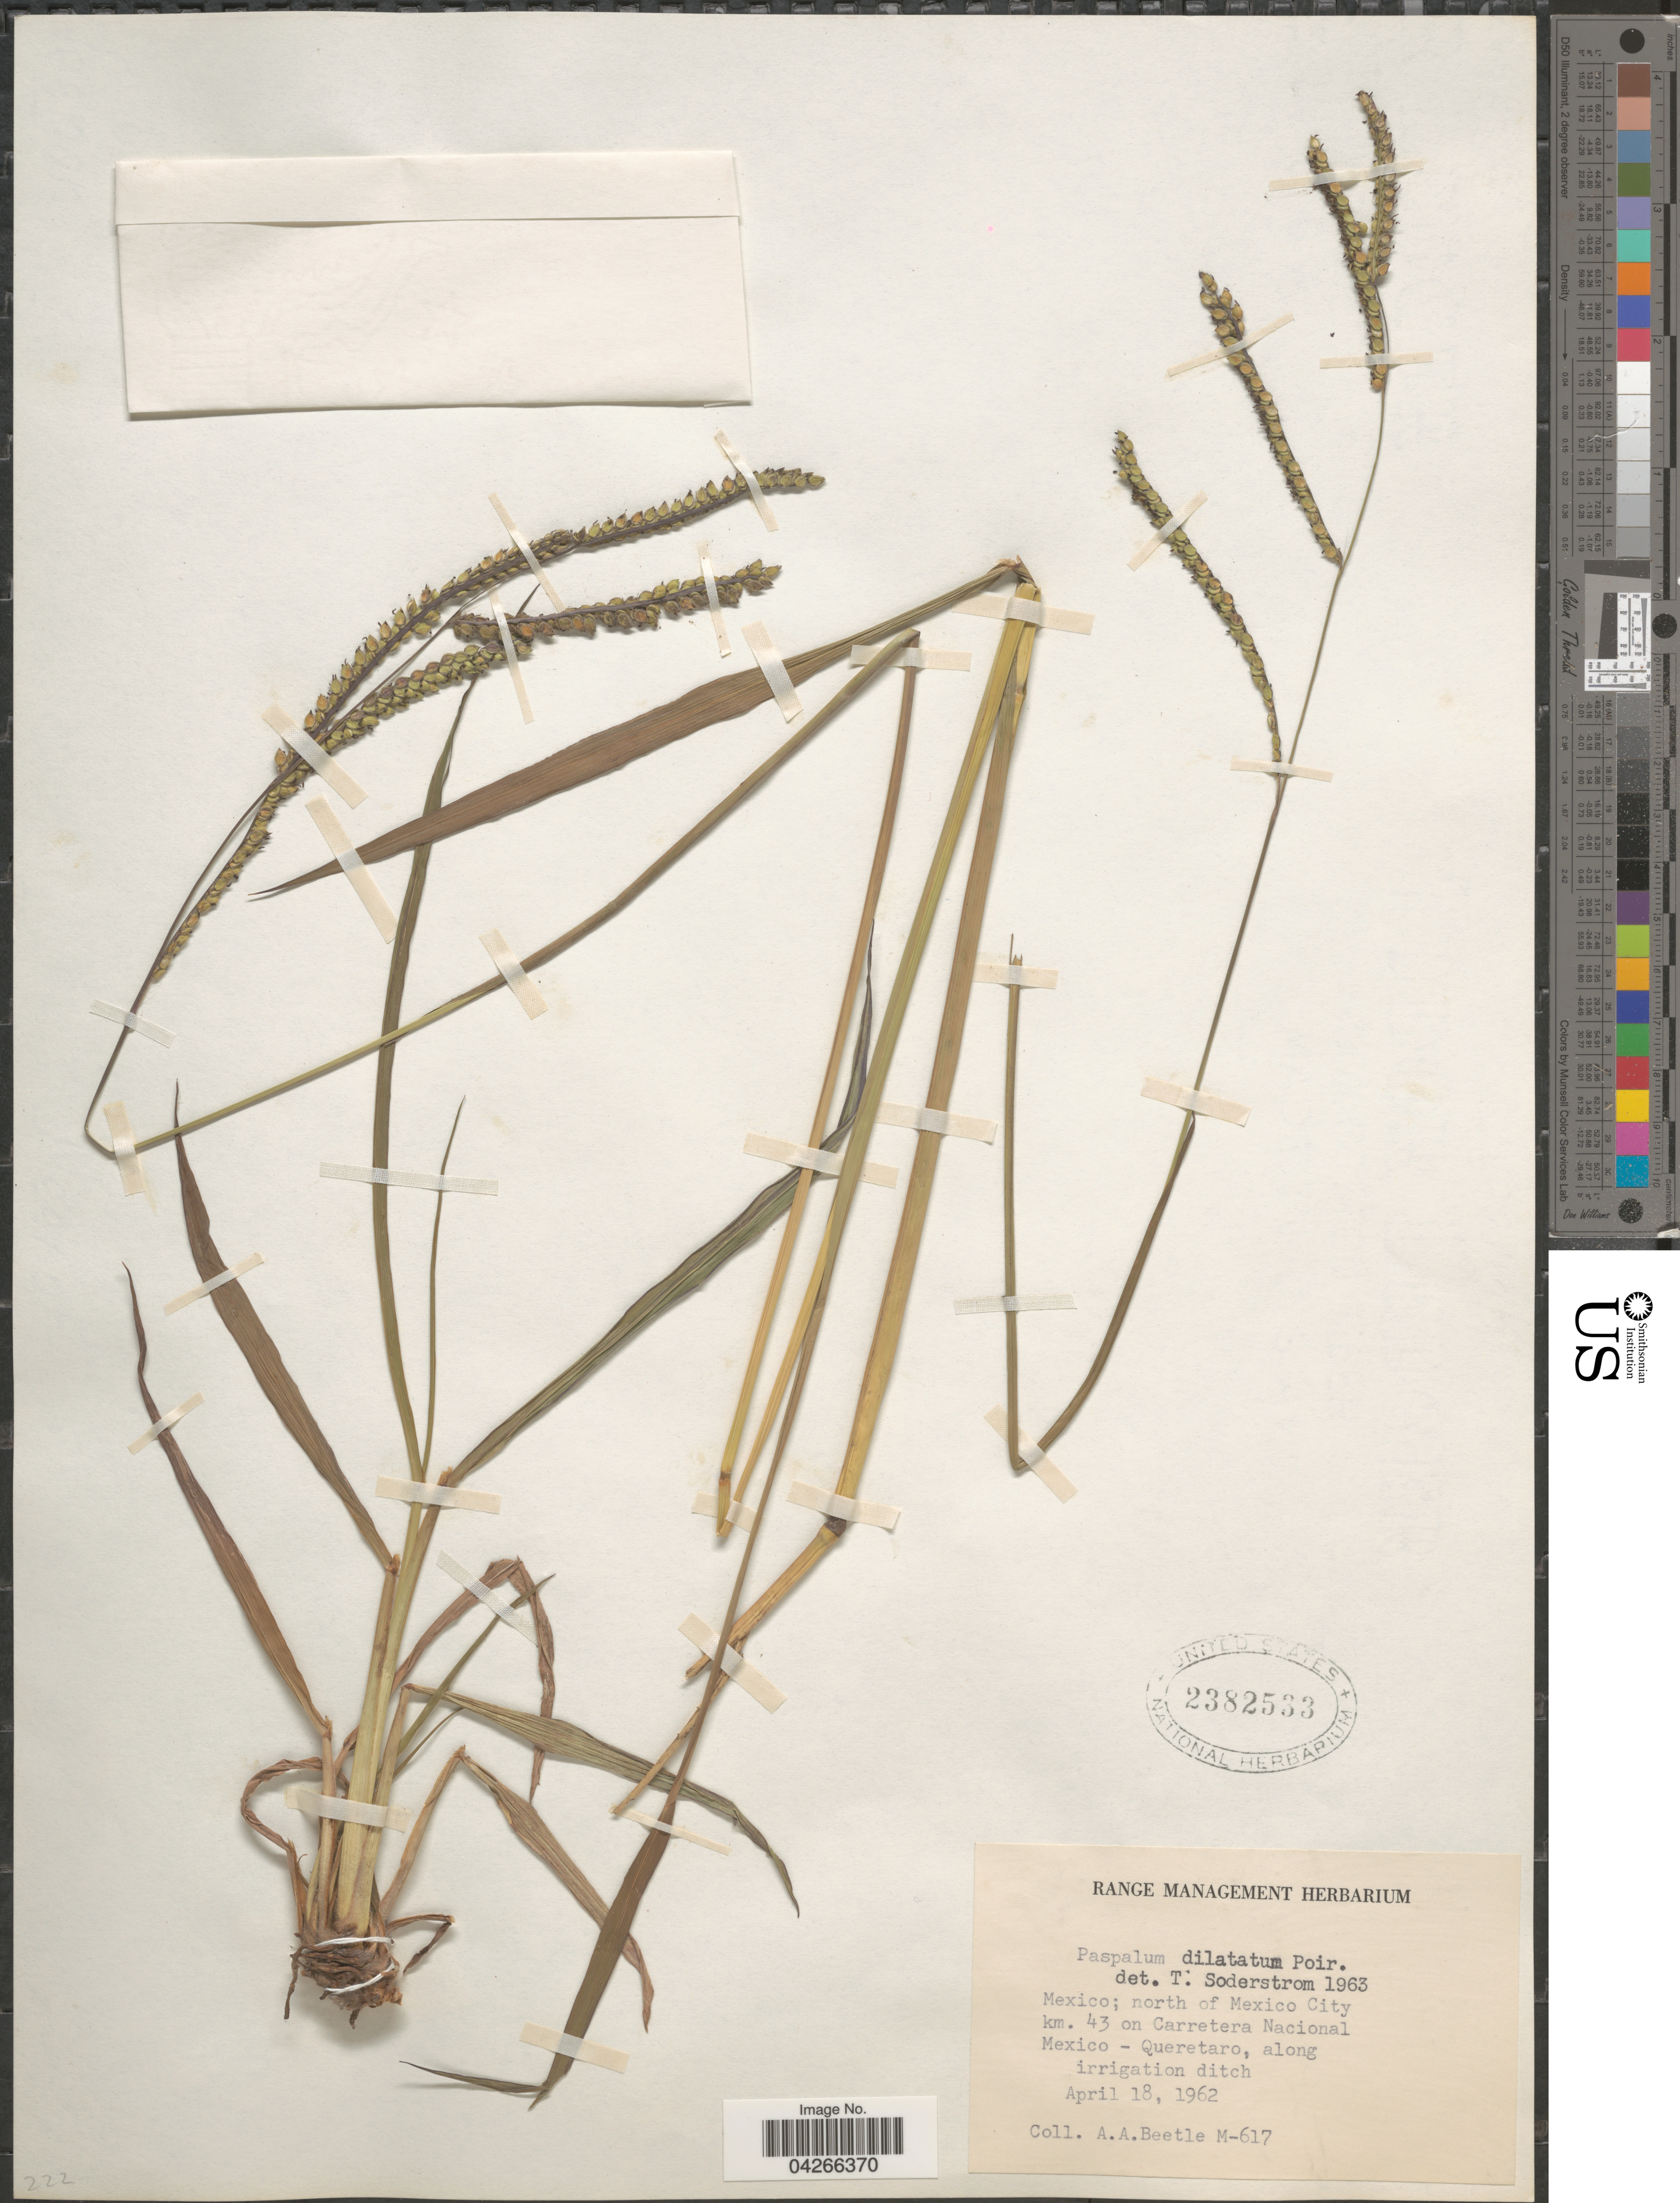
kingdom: Plantae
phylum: Tracheophyta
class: Liliopsida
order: Poales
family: Poaceae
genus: Paspalum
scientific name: Paspalum dilatatum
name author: Poir.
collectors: A. A. Beetle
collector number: M-617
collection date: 1962-04-18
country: Mexico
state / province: México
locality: North of Mexico City km. 43 on Carretera Nacional Mexico - Queretaro, along irrigation ditch.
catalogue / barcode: US 2382533